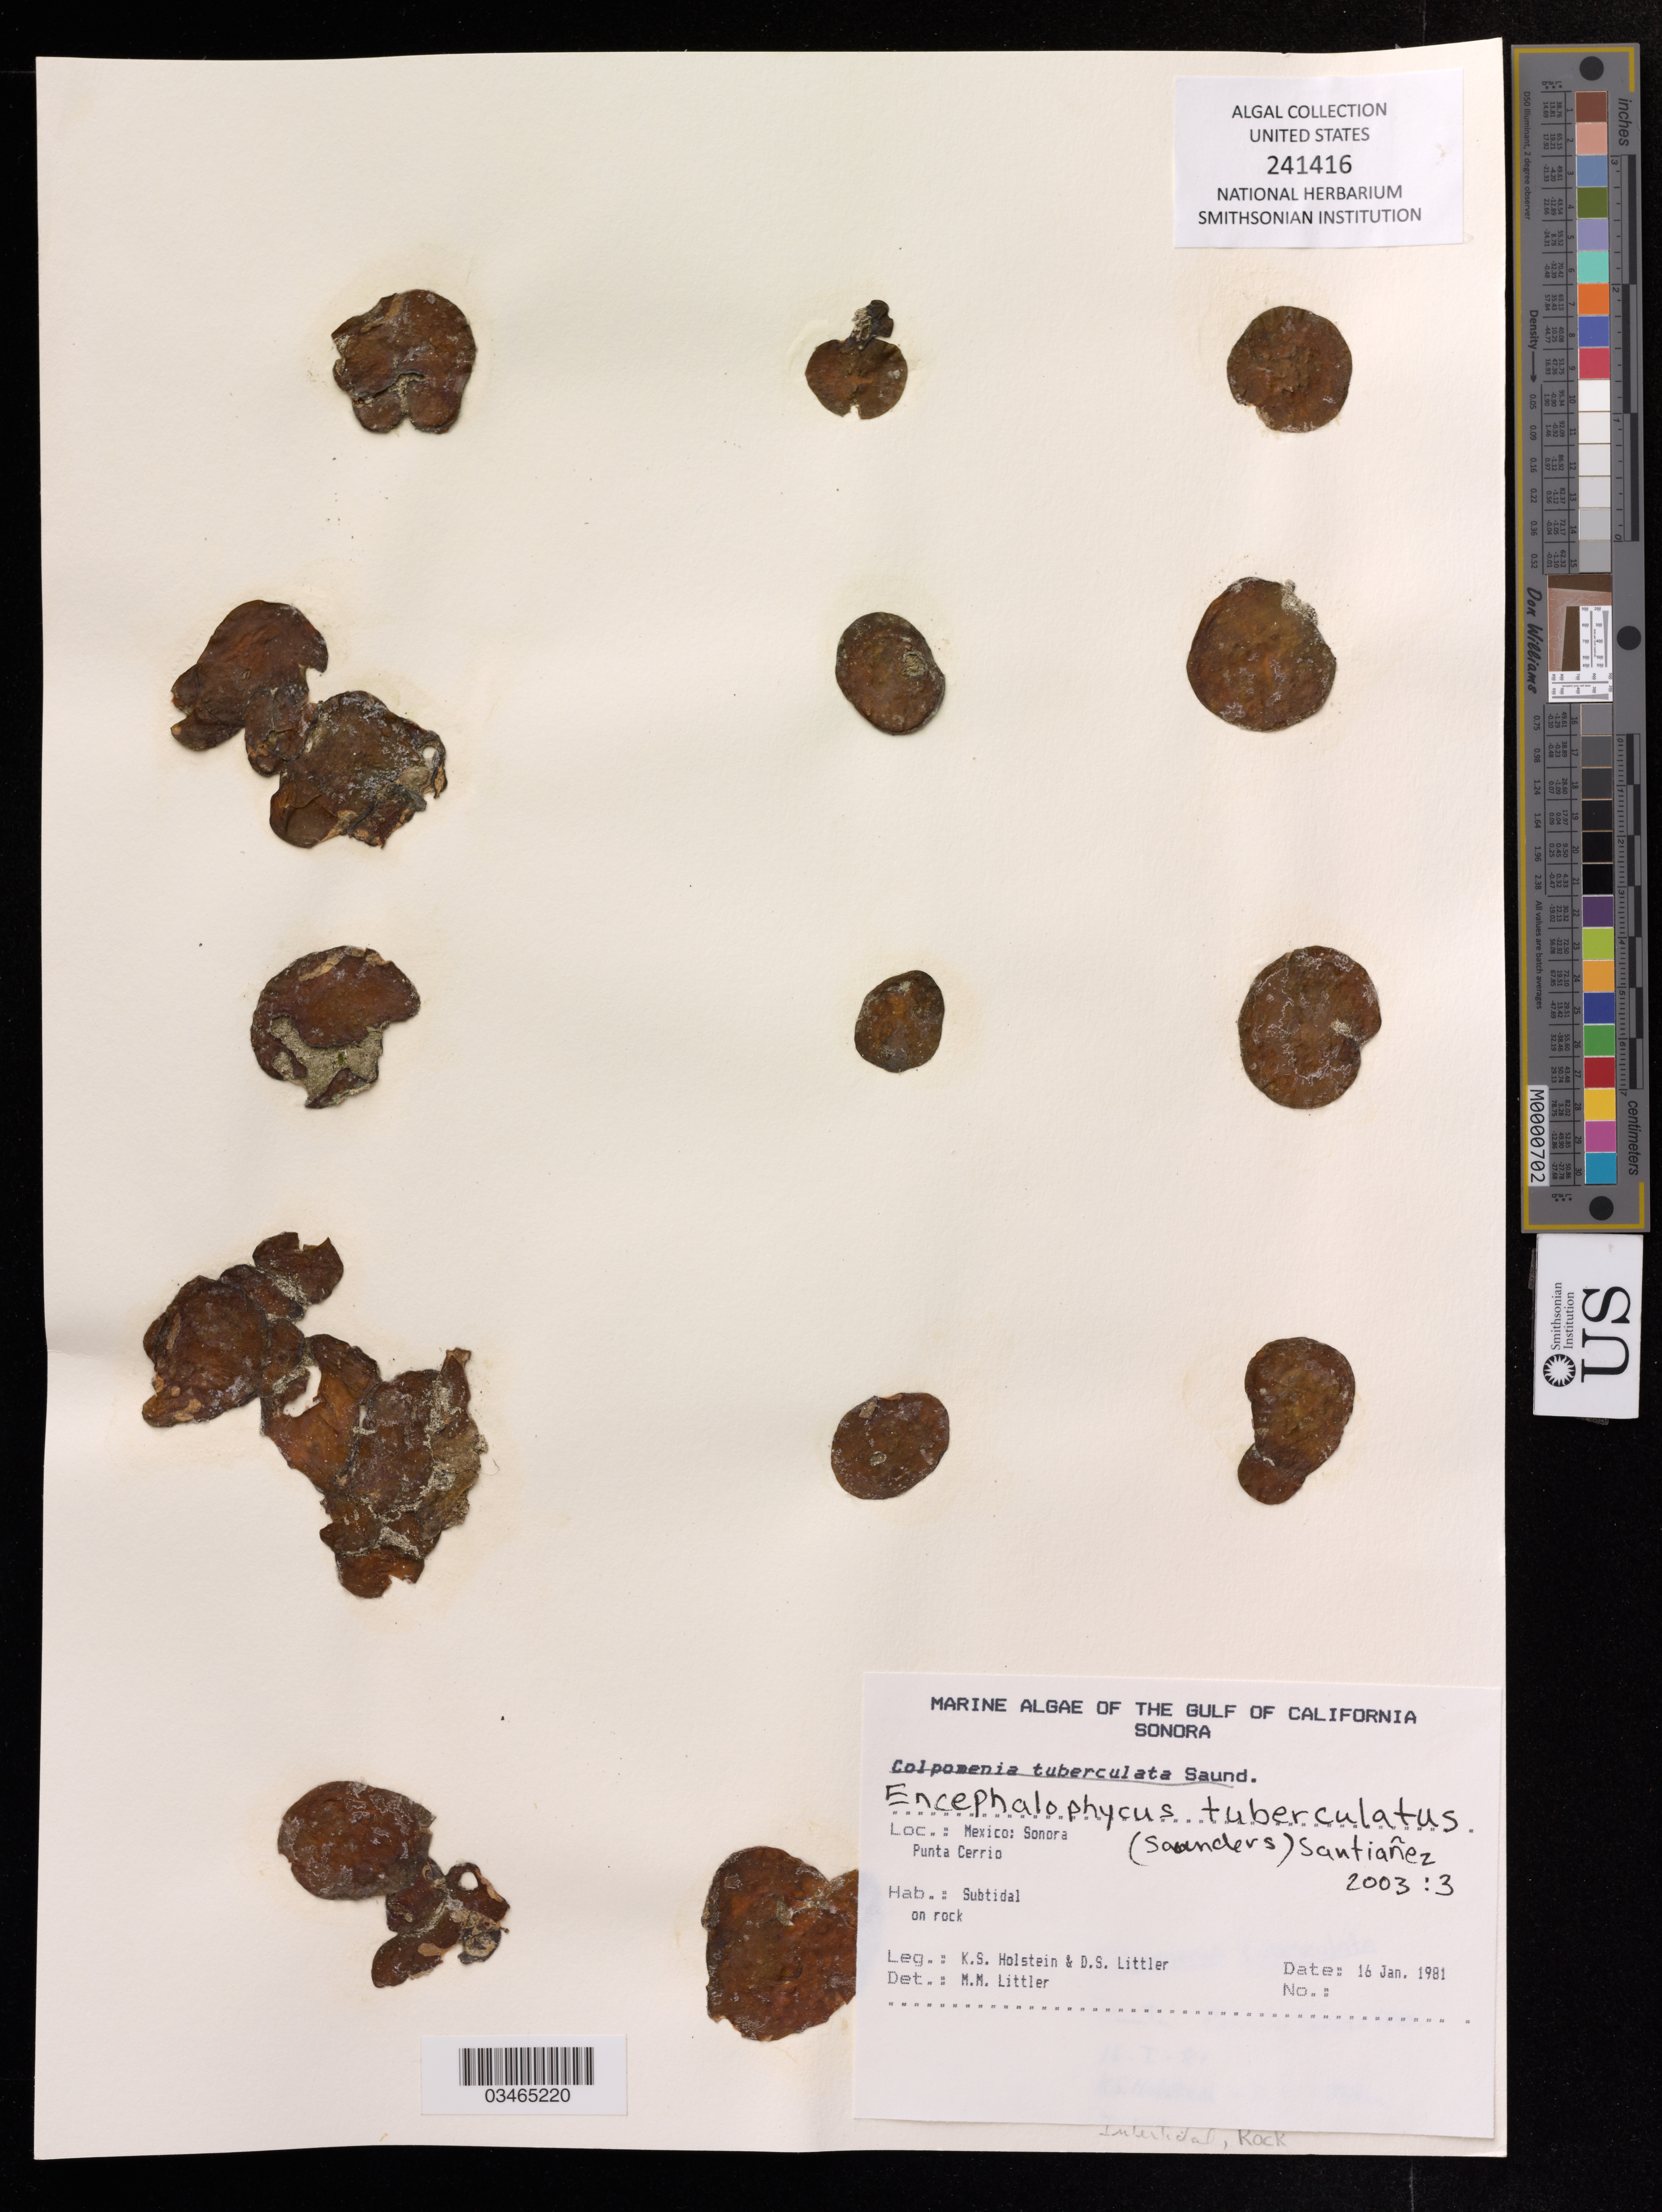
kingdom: Chromista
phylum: Ochrophyta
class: Phaeophyceae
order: Scytosiphonales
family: Scytosiphonaceae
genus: Encephalophycus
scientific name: Encephalophycus tuberculatus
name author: (D.A. Saunders) Santiañez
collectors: K. Holstein & D. S. Littler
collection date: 1981-01-16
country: Mexico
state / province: Sonora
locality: The Gulf of California, Punta Cerrio.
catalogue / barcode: US 241416